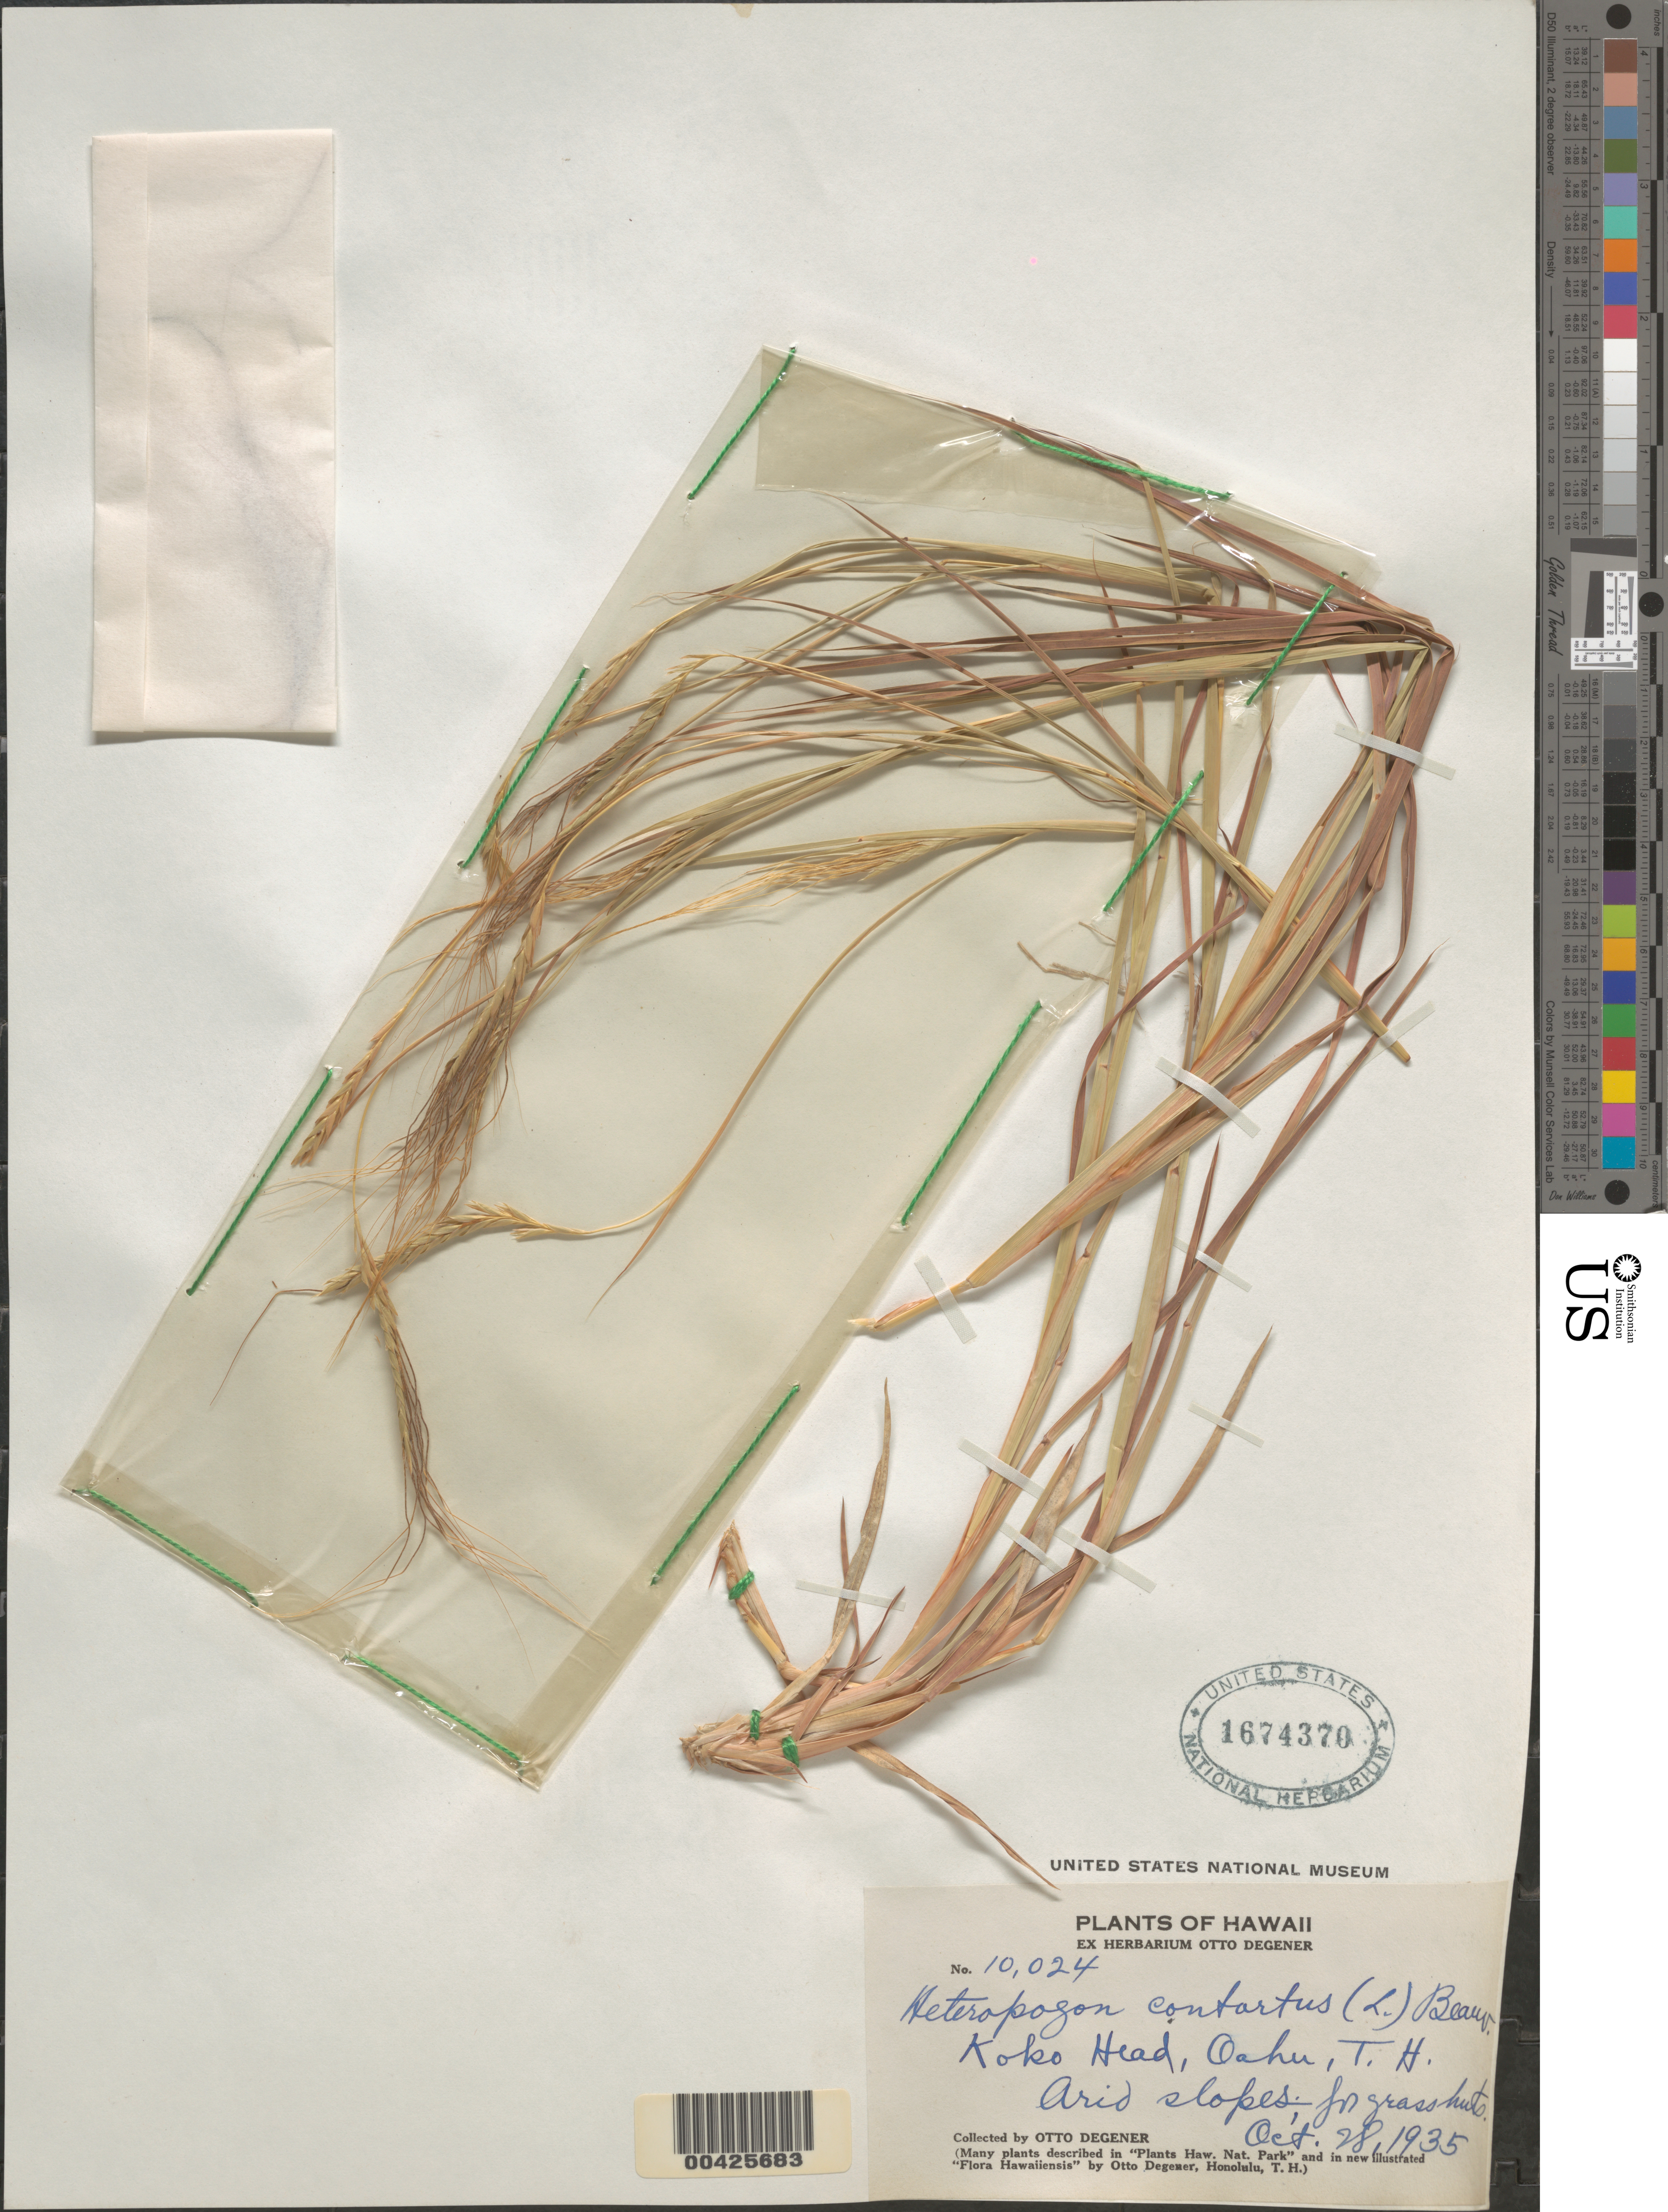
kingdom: Plantae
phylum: Tracheophyta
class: Liliopsida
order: Poales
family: Poaceae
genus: Heteropogon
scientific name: Heteropogon contortus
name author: (L.) P. Beauv. ex Roem. & Schult.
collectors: O. Degener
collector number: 10024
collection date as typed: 28 Oct 1935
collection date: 1935-10-28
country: United States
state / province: Hawaii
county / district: Honolulu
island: Oahu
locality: Koko Head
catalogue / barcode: US 1674370